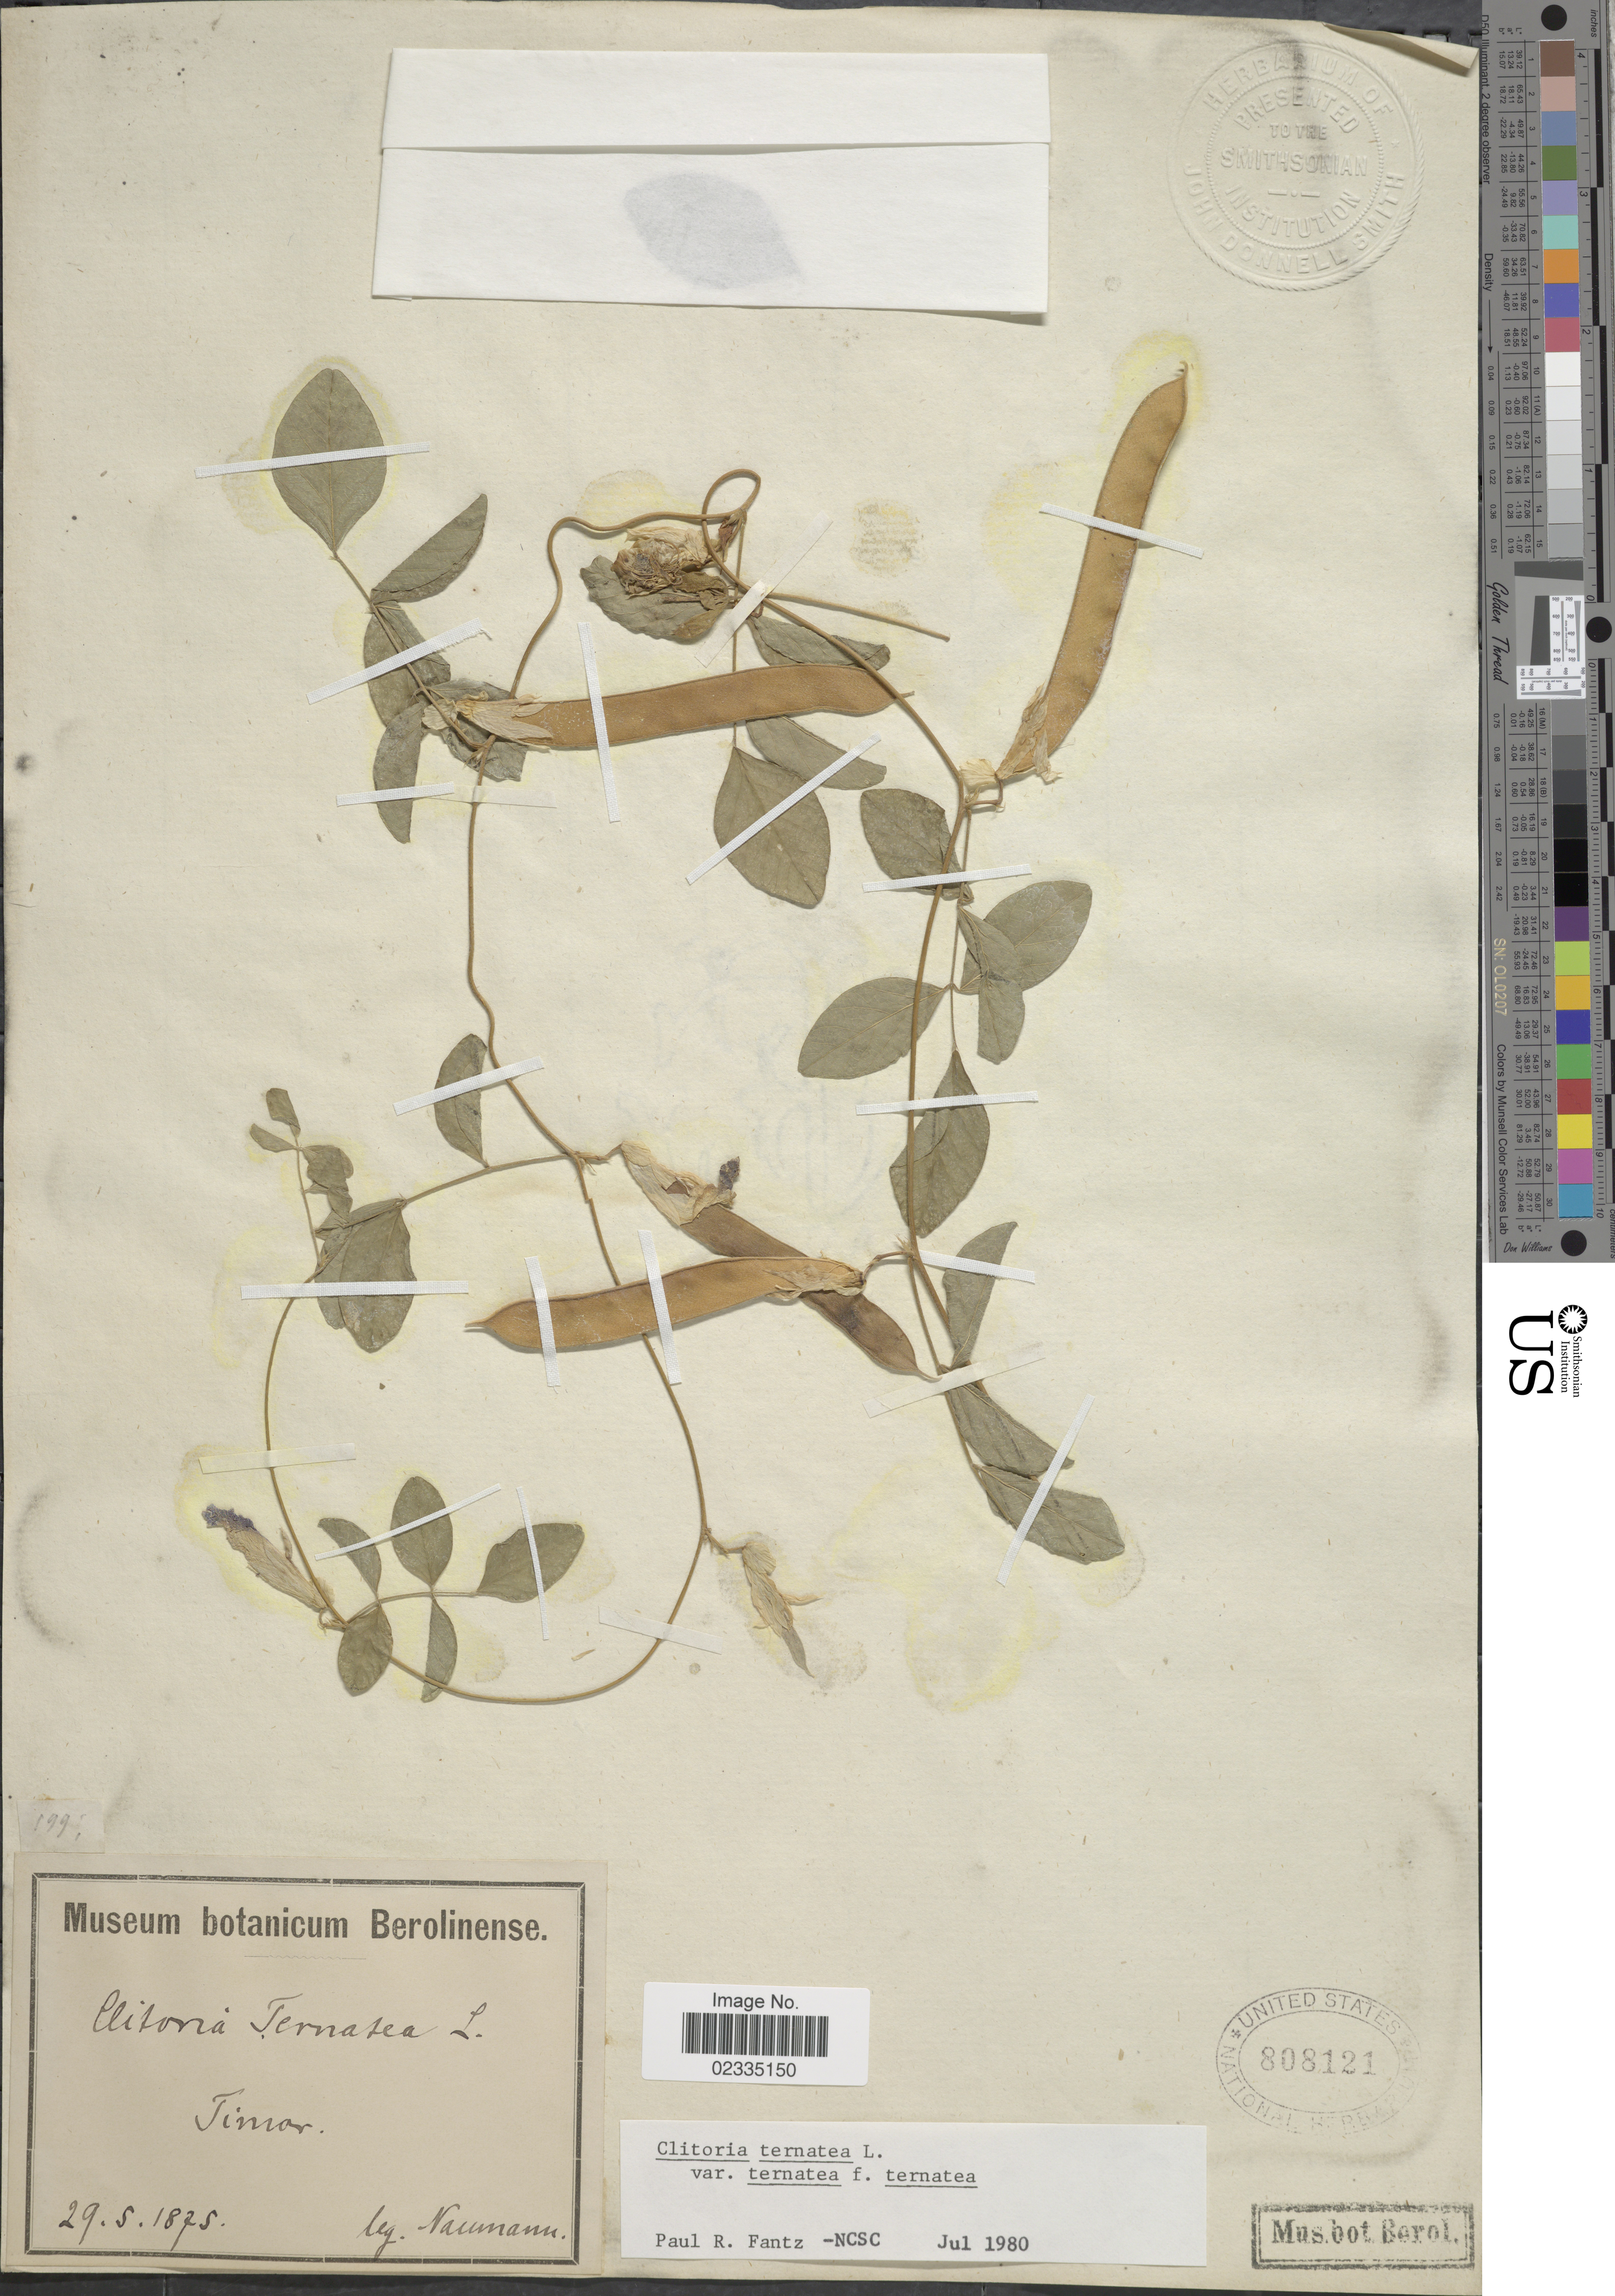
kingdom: Plantae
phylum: Tracheophyta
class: Magnoliopsida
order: Fabales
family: Fabaceae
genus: Clitoria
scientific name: Clitoria ternatea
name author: L.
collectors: -. Naumann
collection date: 1875-05-29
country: East Timor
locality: Timor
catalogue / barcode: US 808121